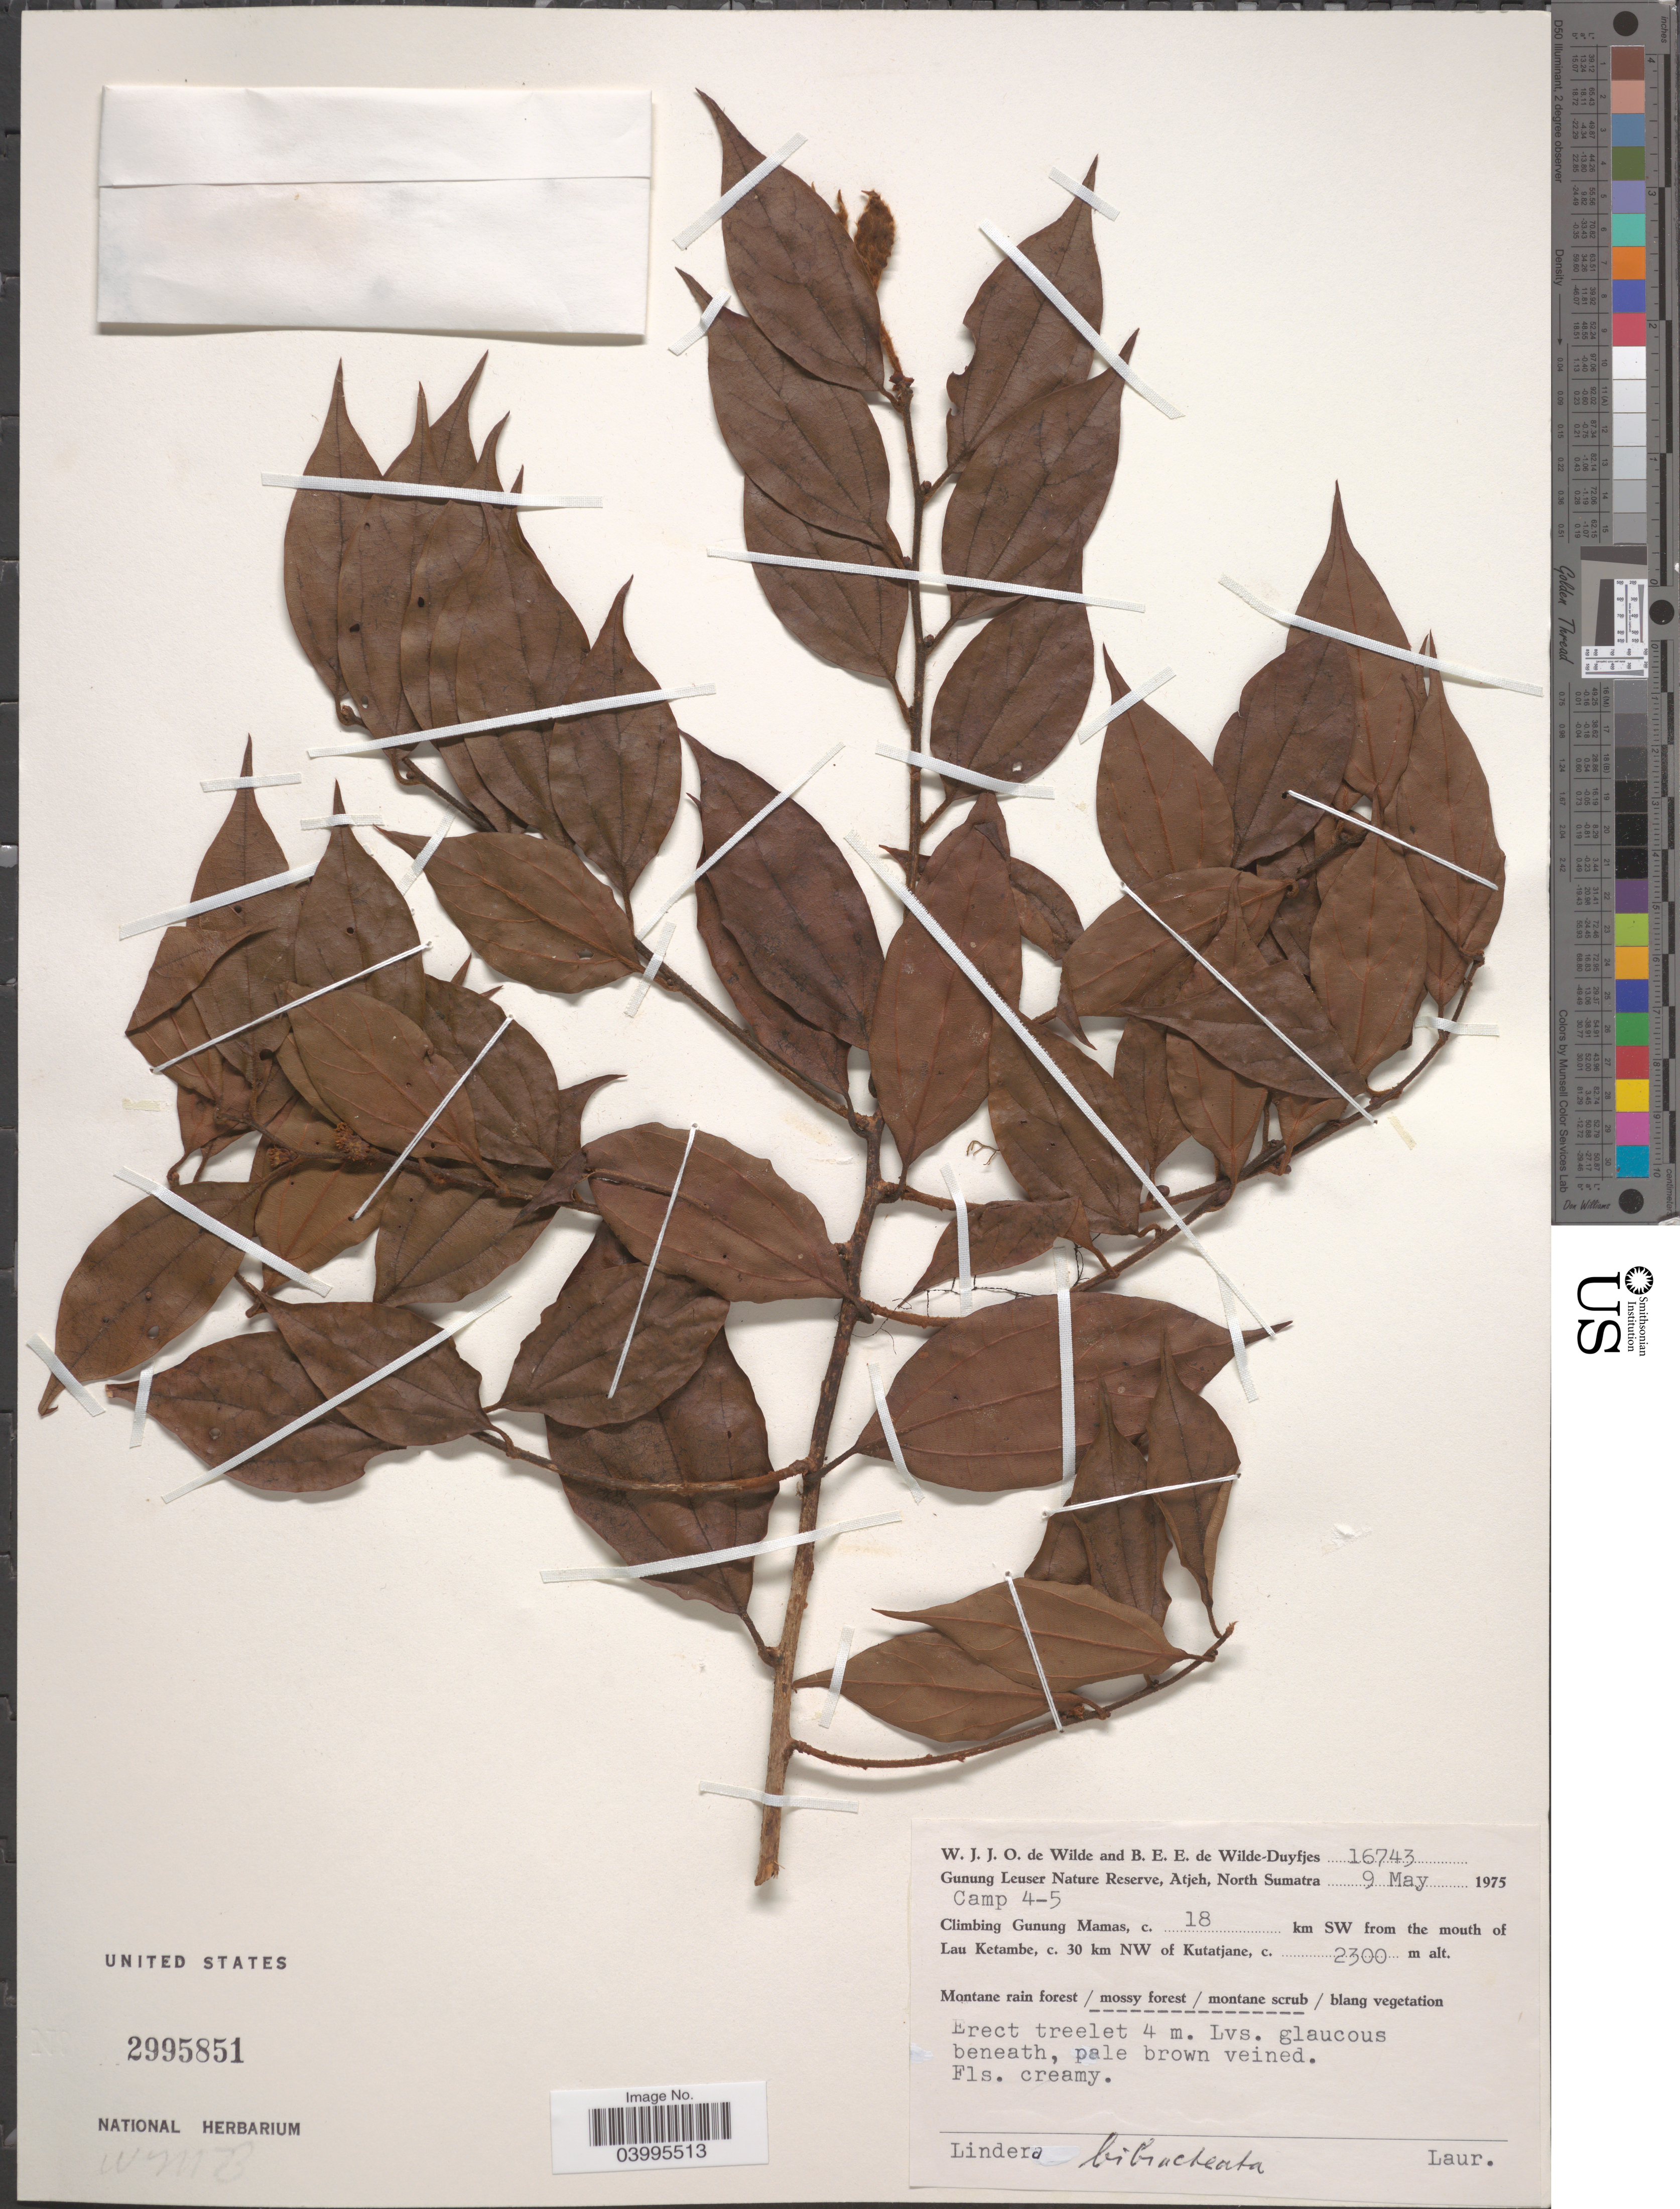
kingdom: Plantae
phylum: Tracheophyta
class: Magnoliopsida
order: Laurales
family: Lauraceae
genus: Lindera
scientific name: Lindera bibracteata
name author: Boerl.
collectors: W. J. de Wilde & B. E. de Wilde-Duyfjes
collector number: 16743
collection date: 1975-05-09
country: Indonesia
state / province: Sumatra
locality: Gunung Leuser Nature Reserve, Atjeh, North Sumatra. Camp 4-5. Climbing Gunung Mamas, c. 18 km SW from the mouth of Lau Ketambe, c. 30 km NW of Kutatjane.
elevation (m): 2300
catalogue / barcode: US 2995851